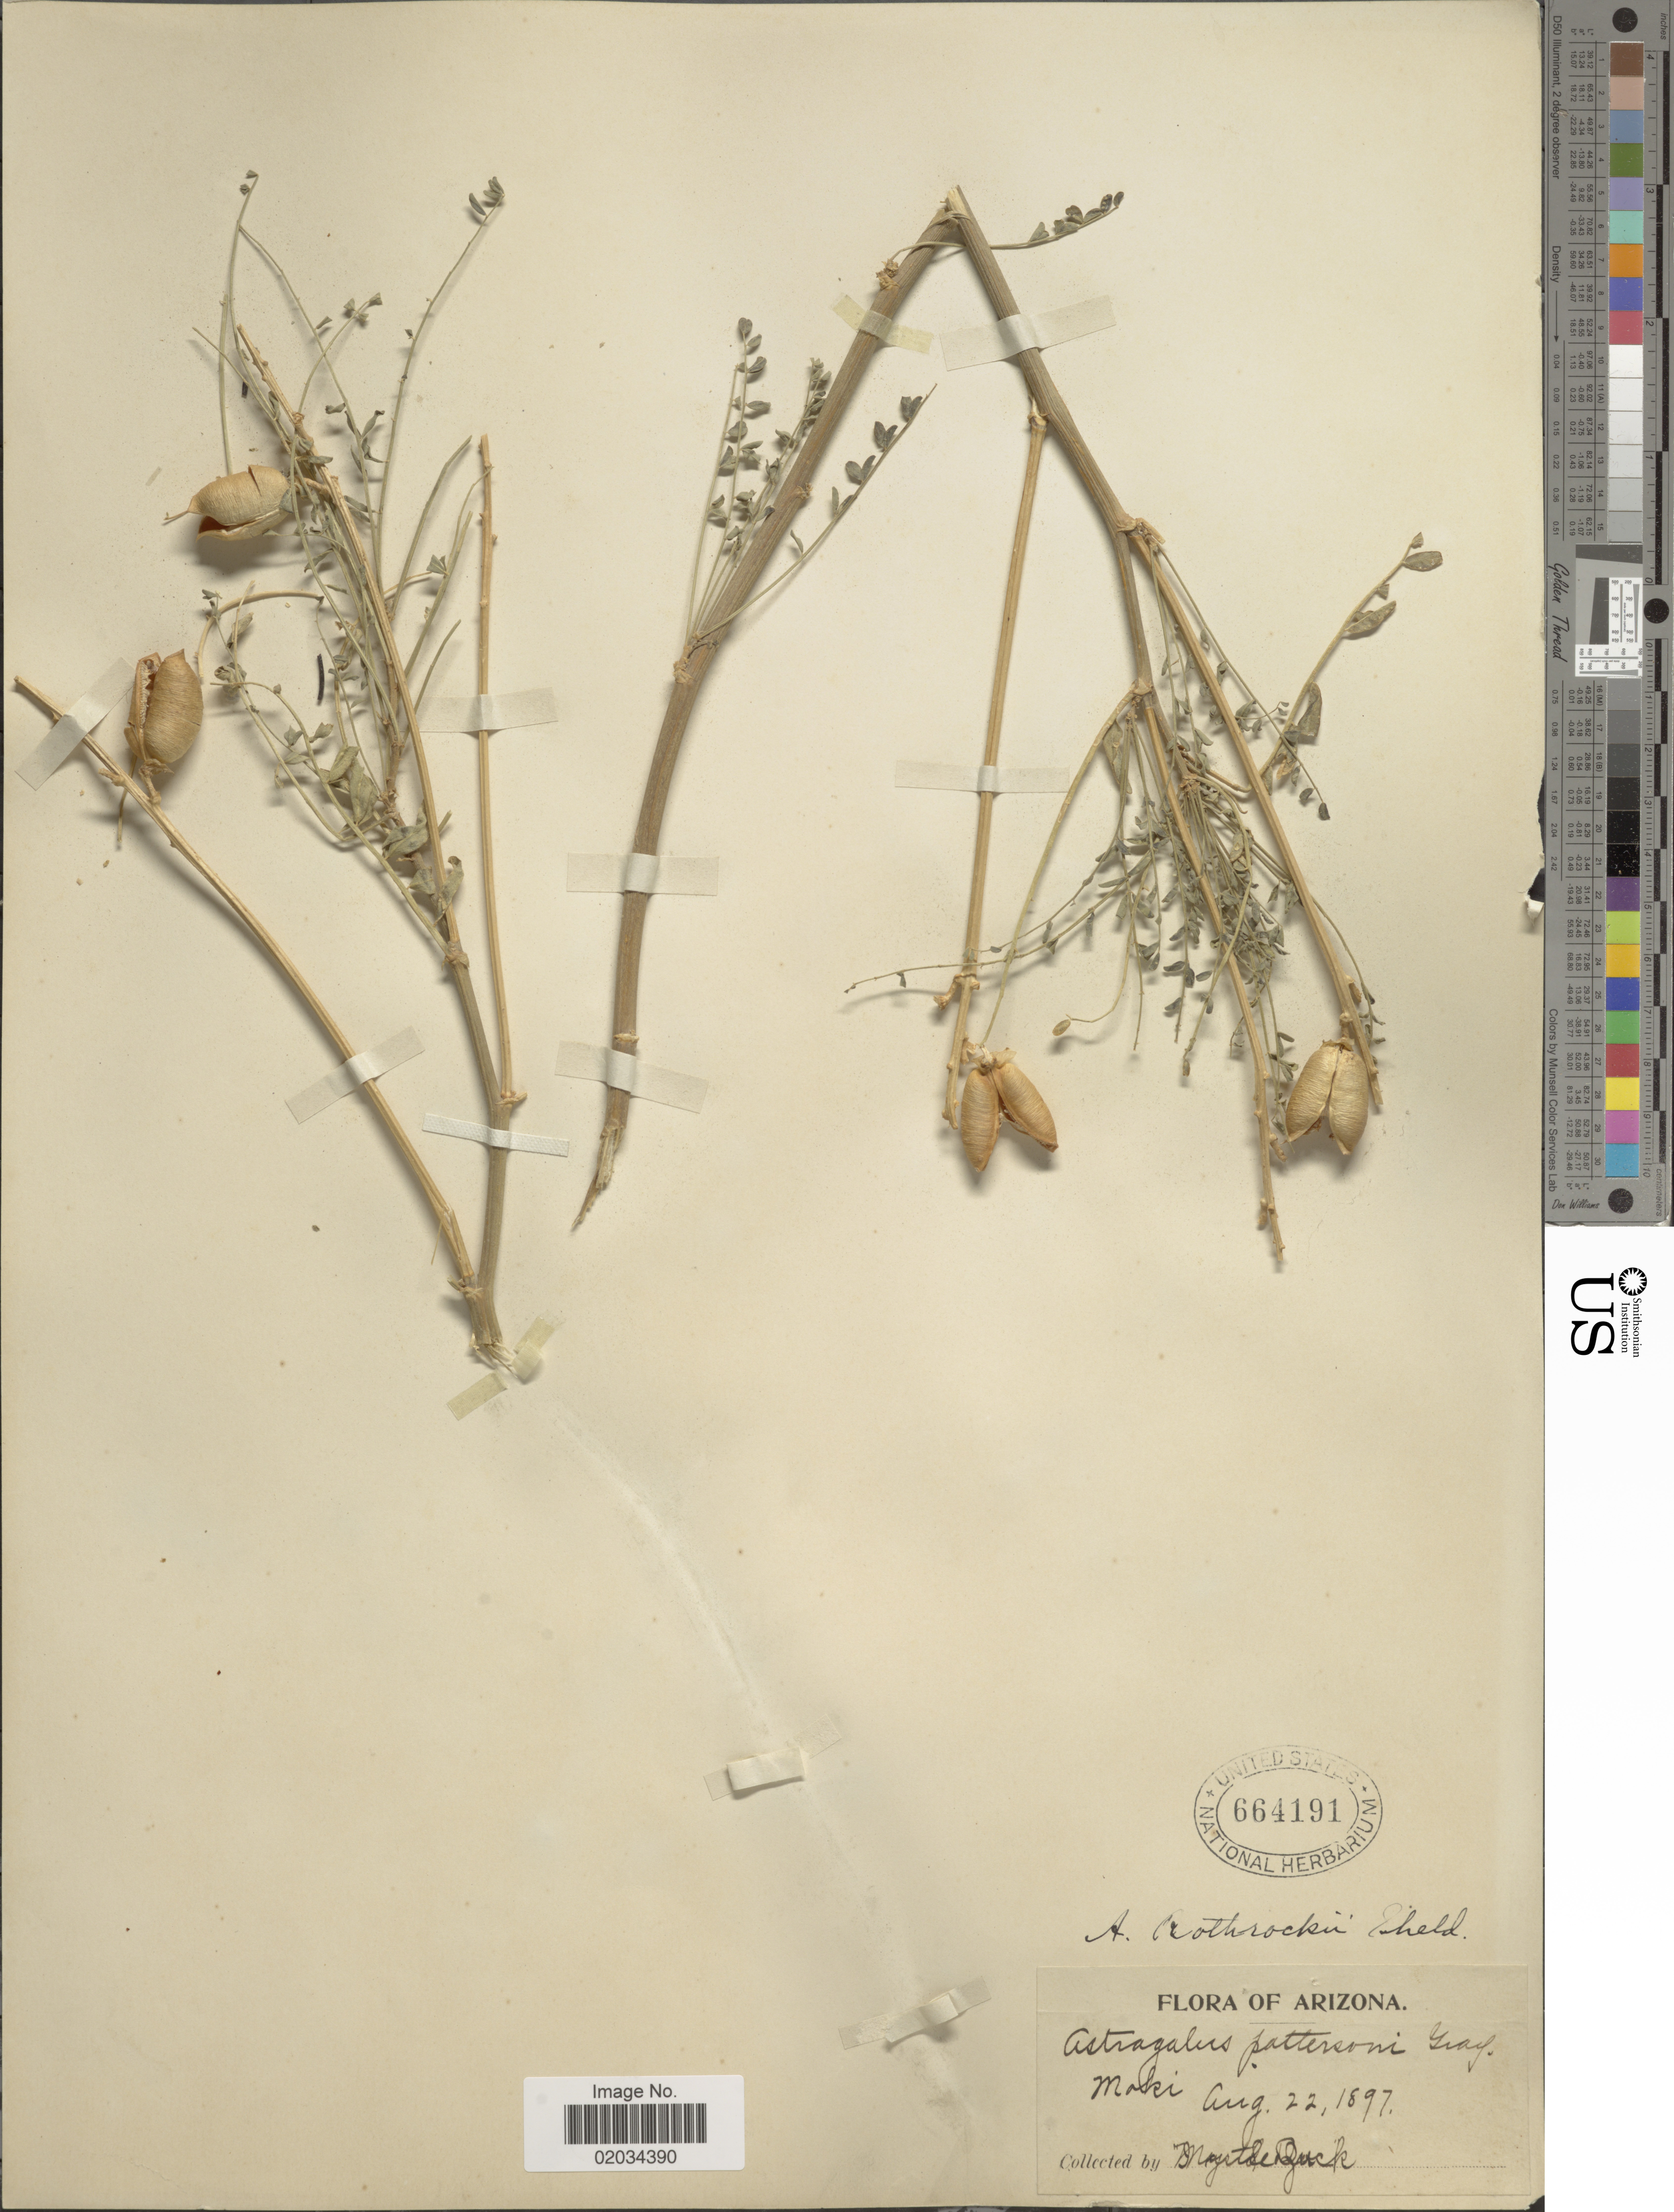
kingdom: Plantae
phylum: Tracheophyta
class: Magnoliopsida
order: Fabales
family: Fabaceae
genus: Astragalus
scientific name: Astragalus rothrockii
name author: E. Sheld.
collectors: M. Zuck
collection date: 1897-08-22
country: United States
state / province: Arizona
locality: Moki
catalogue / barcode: US 664191